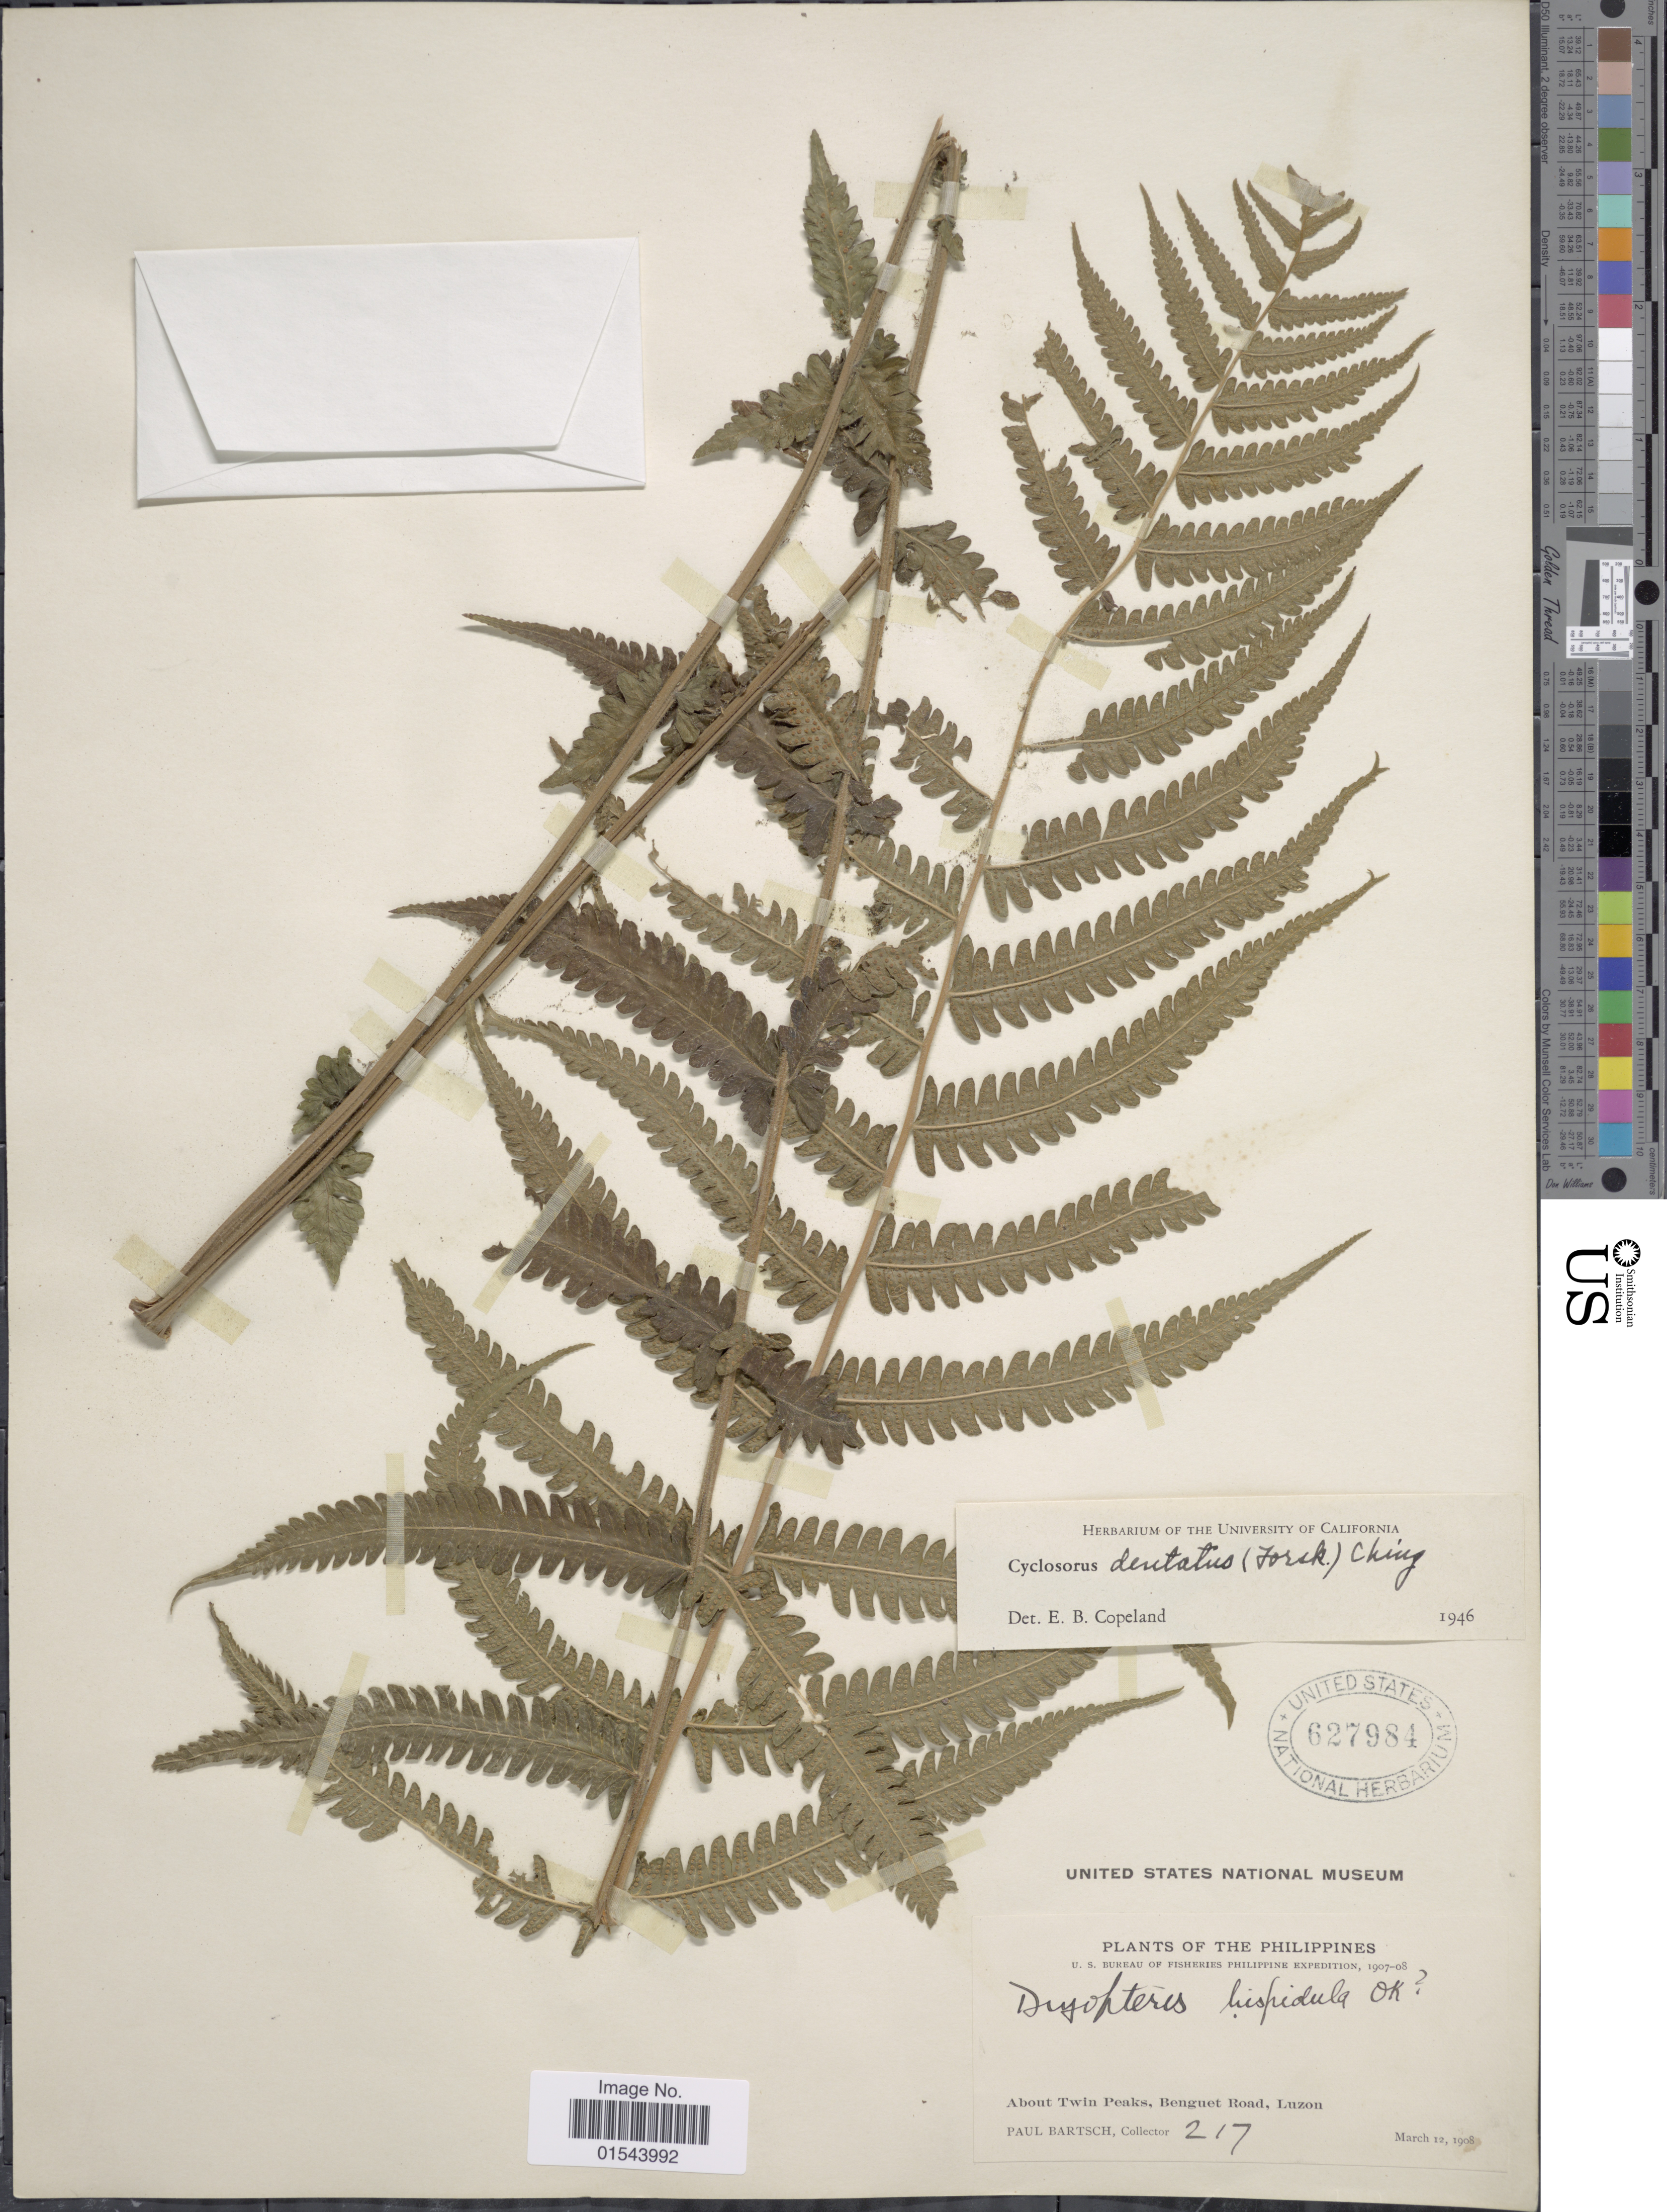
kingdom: Plantae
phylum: Tracheophyta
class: Polypodiopsida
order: Polypodiales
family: Thelypteridaceae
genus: Christella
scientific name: Christella dentata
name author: (Forssk.) Brownsey & Jermy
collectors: P. Bartsch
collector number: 217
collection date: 1908-03-12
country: Philippines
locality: About Twin Peaks, Benguet Road, Luzon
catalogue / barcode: US 627984